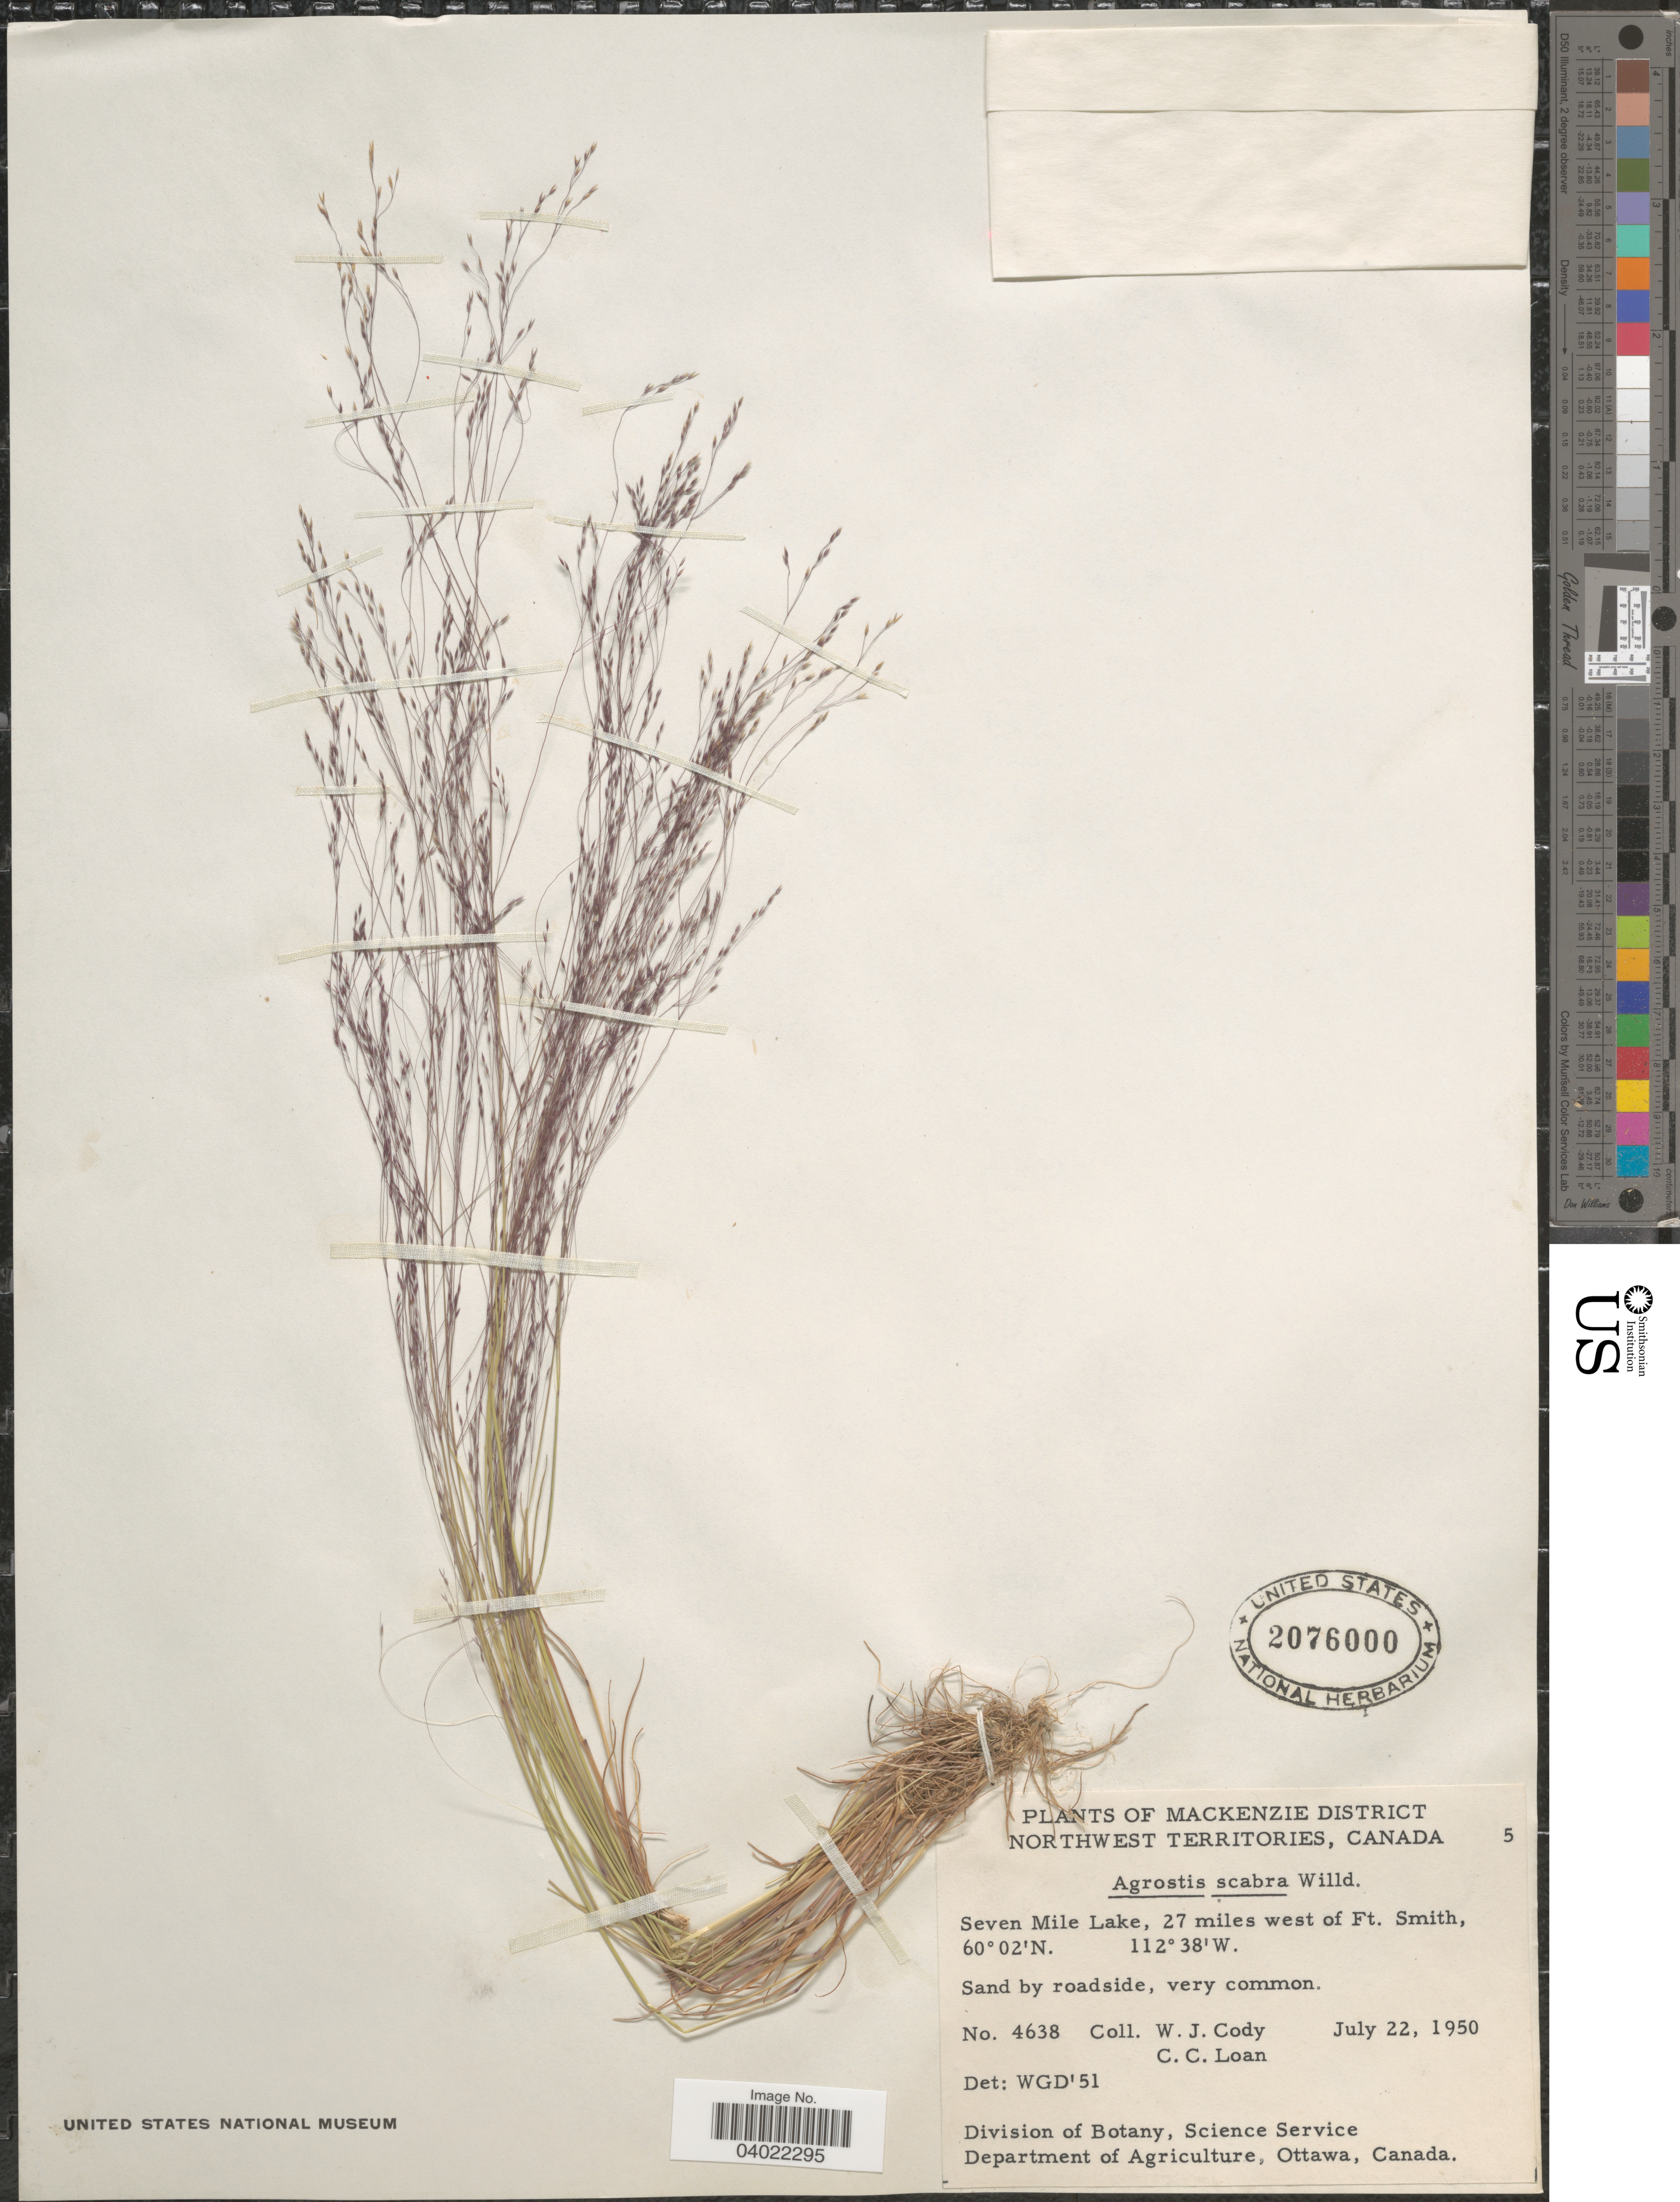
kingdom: Plantae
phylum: Tracheophyta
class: Liliopsida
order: Poales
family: Poaceae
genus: Agrostis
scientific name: Agrostis scabra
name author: Willd.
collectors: W. Cody & C. Loan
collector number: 4638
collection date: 1950-07-22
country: Canada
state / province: Northwest Territories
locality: Mackenzie District. Seven Mile Lake, 27 miles west of Ft. Smith.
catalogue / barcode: US 2076000